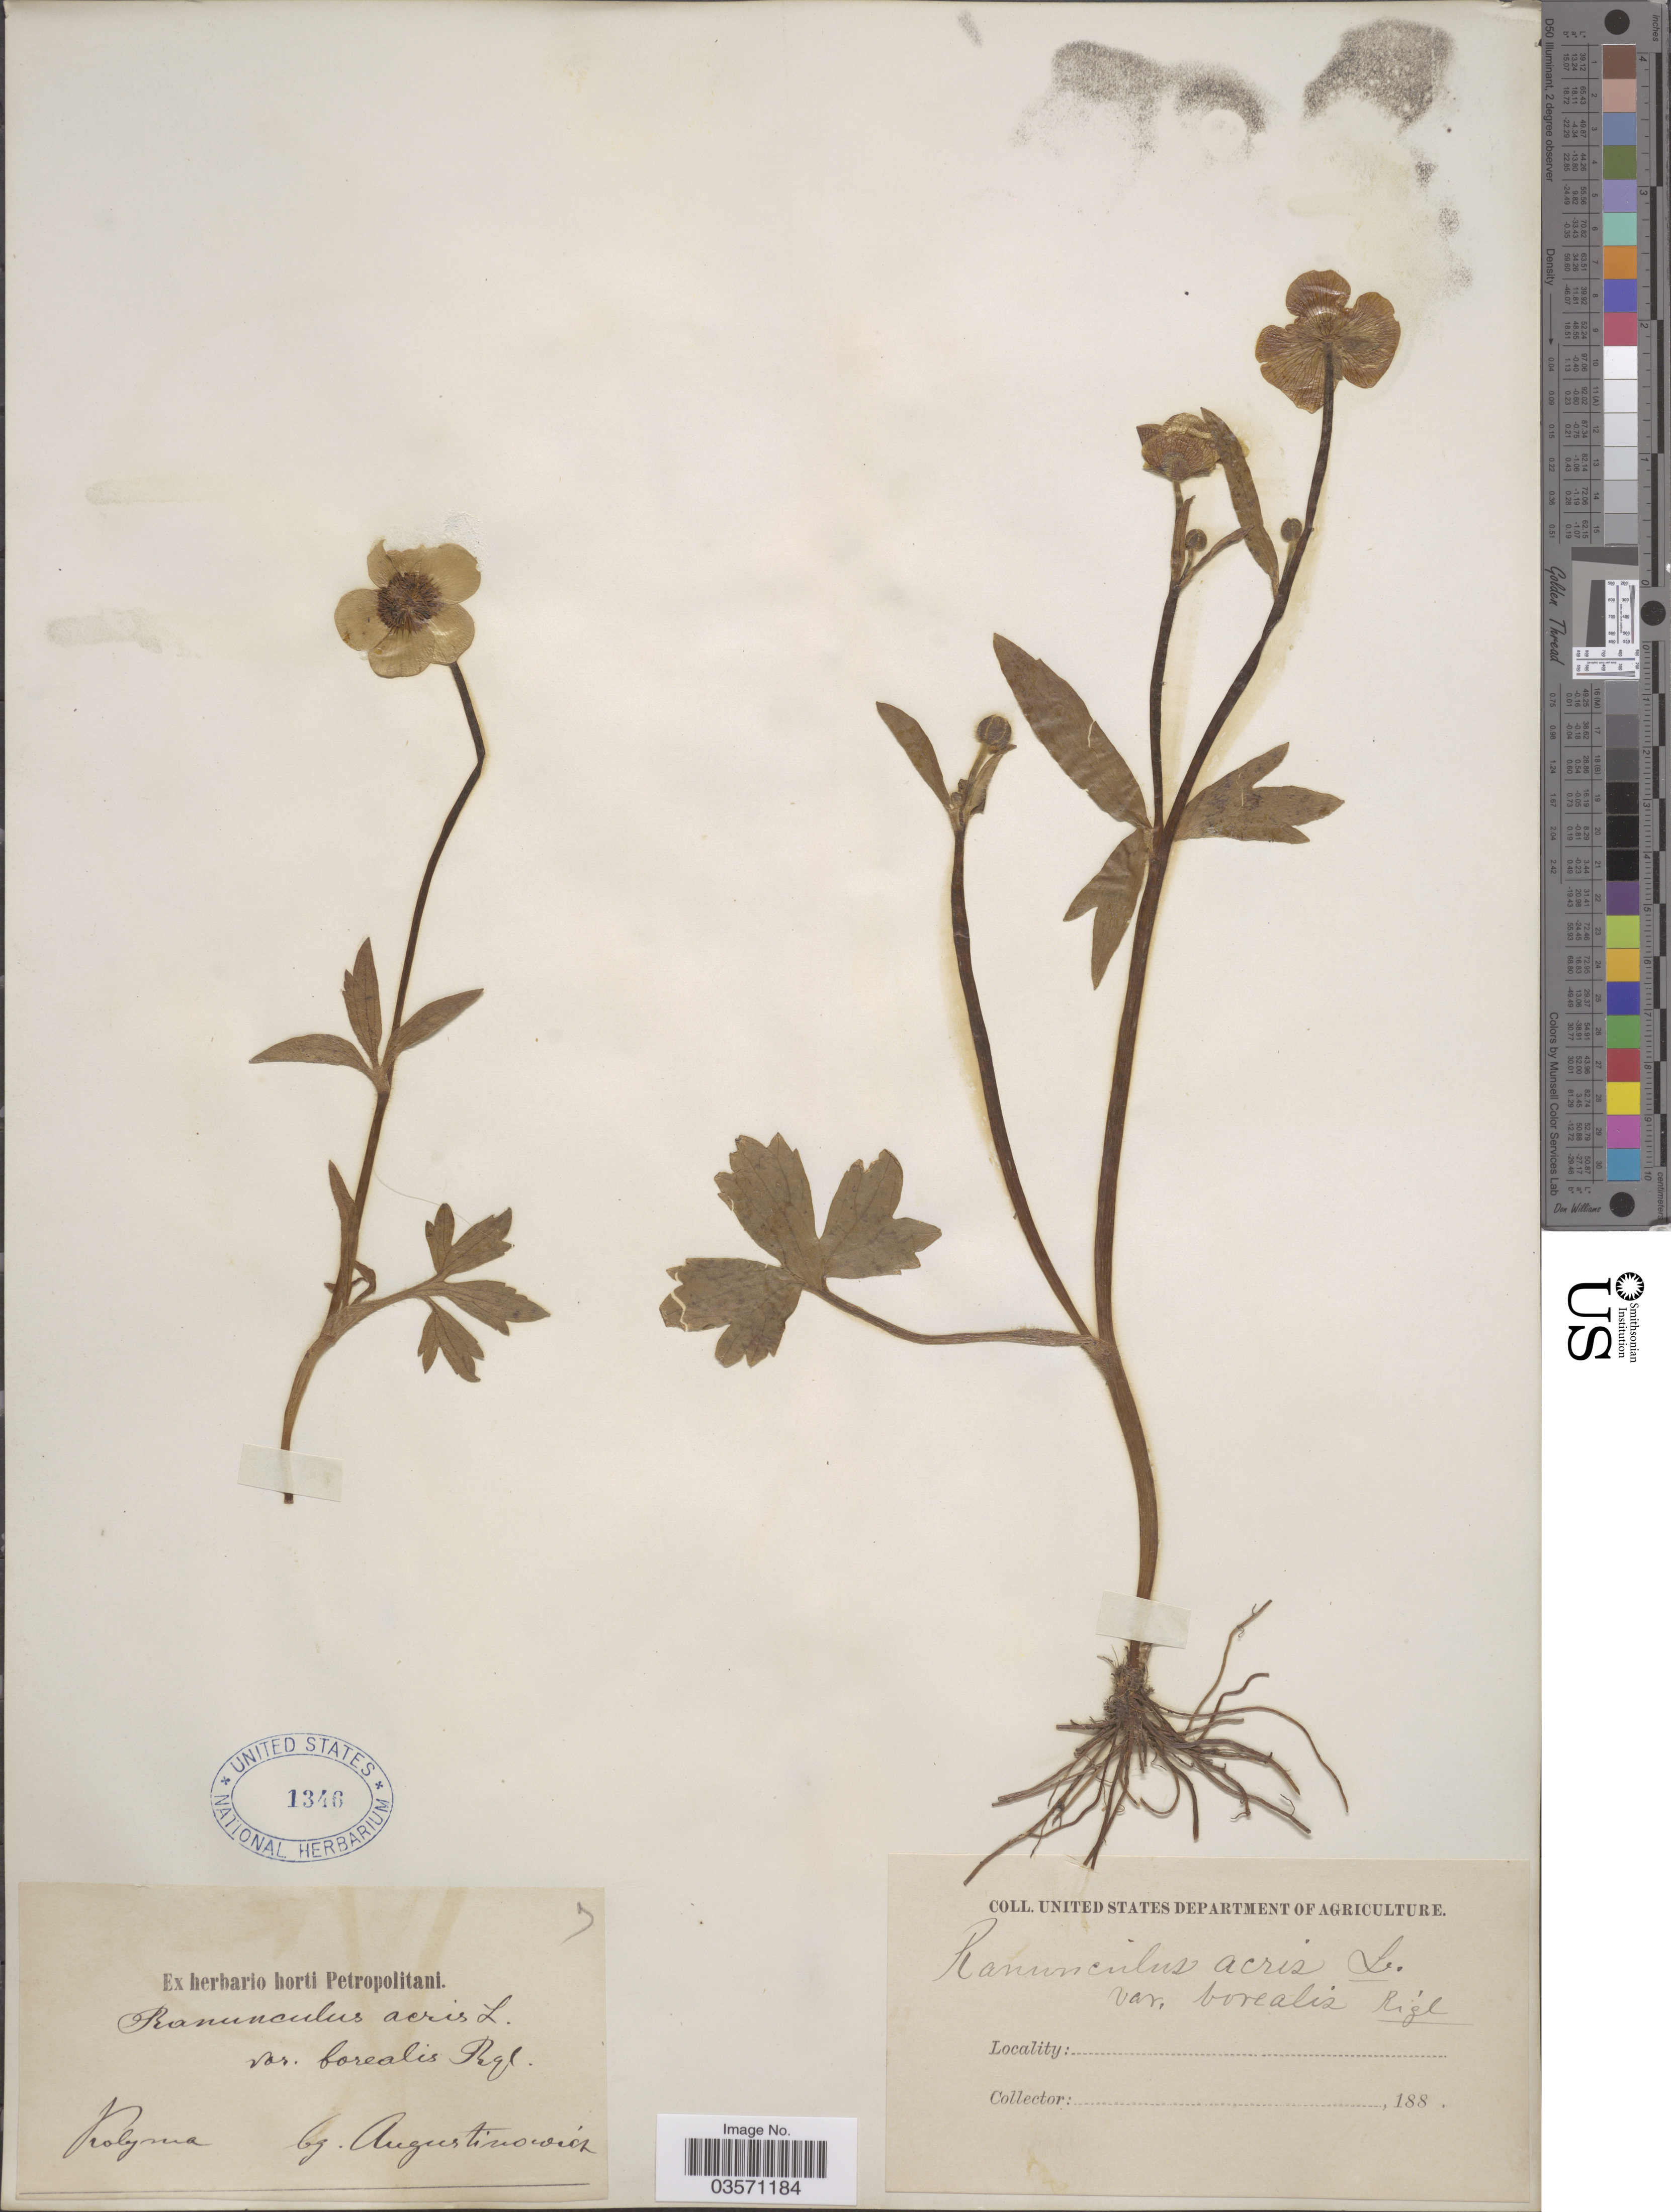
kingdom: Plantae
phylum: Tracheophyta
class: Magnoliopsida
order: Ranunculales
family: Ranunculaceae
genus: Ranunculus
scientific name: Ranunculus acris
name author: L.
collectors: Augustinowicz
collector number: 7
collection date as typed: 188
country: Russian Federation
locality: Kolyma.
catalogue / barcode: US 1346